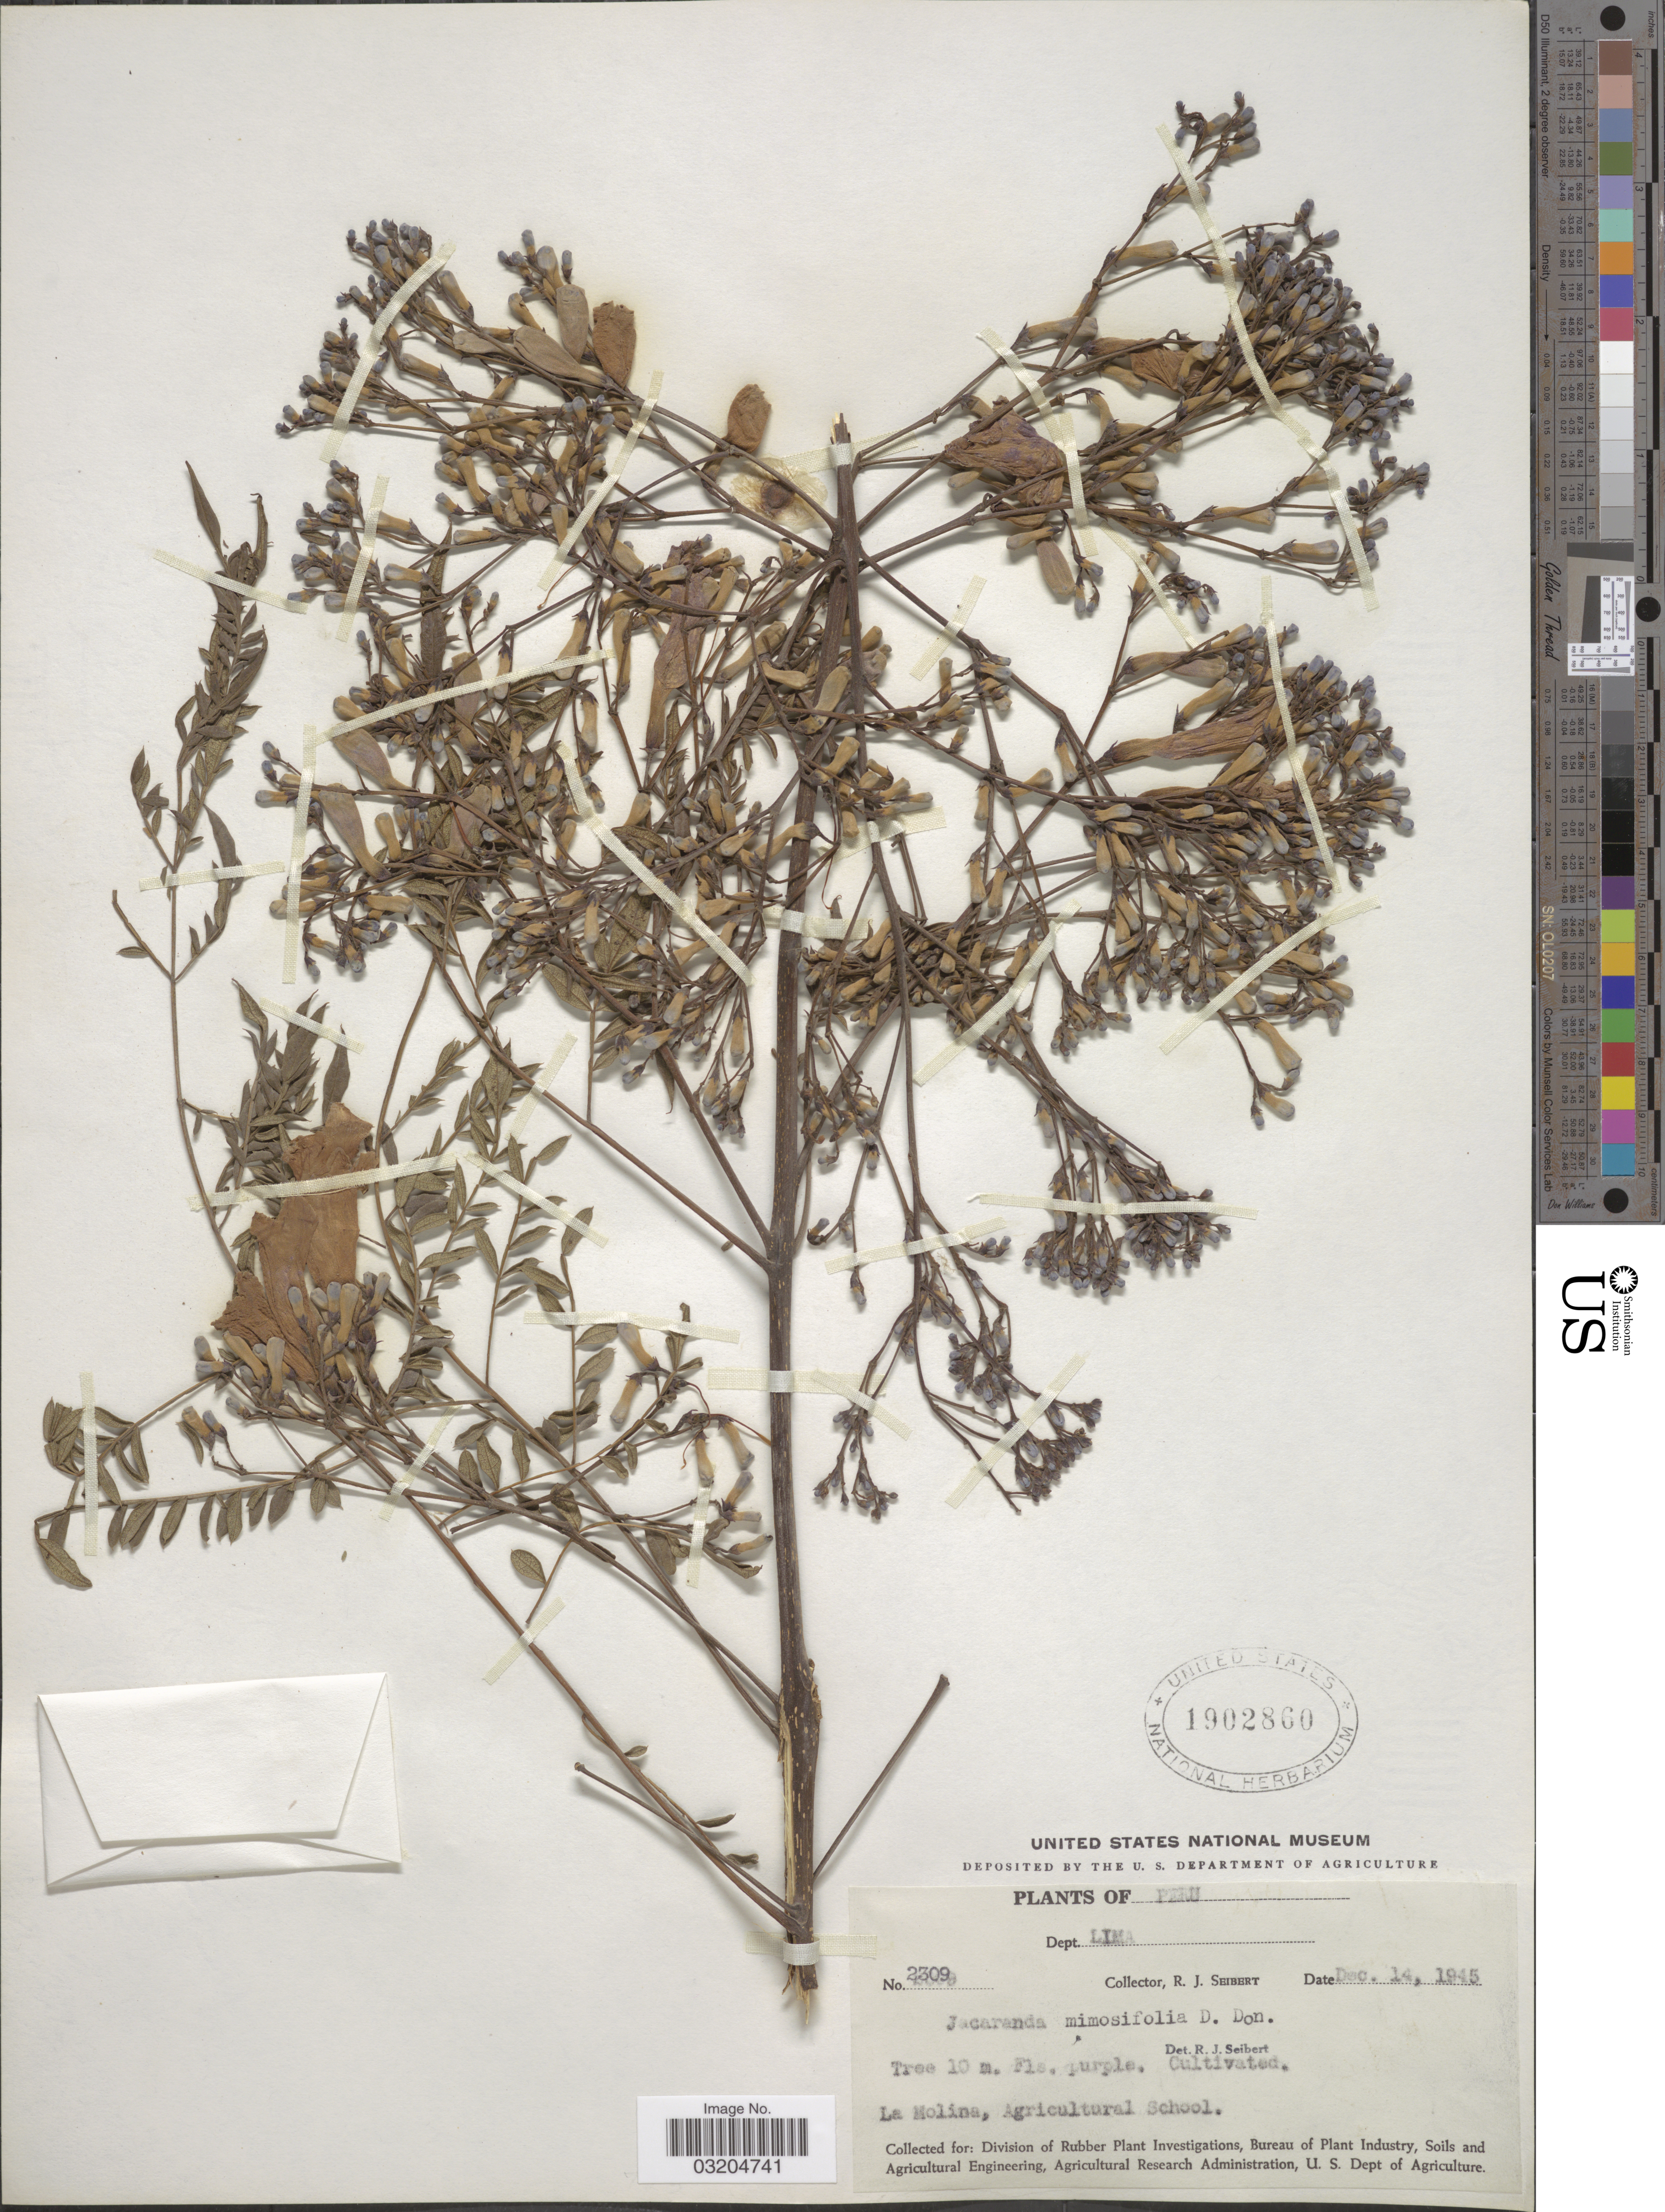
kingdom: Plantae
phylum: Tracheophyta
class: Magnoliopsida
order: Lamiales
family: Bignoniaceae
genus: Jacaranda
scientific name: Jacaranda mimosifolia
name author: D. Don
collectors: R. J. Seibert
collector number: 2309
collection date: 1945-12-14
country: Peru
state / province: Lima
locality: Dept. Lima, La Molina, Agricultural School.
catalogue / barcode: US 1902860